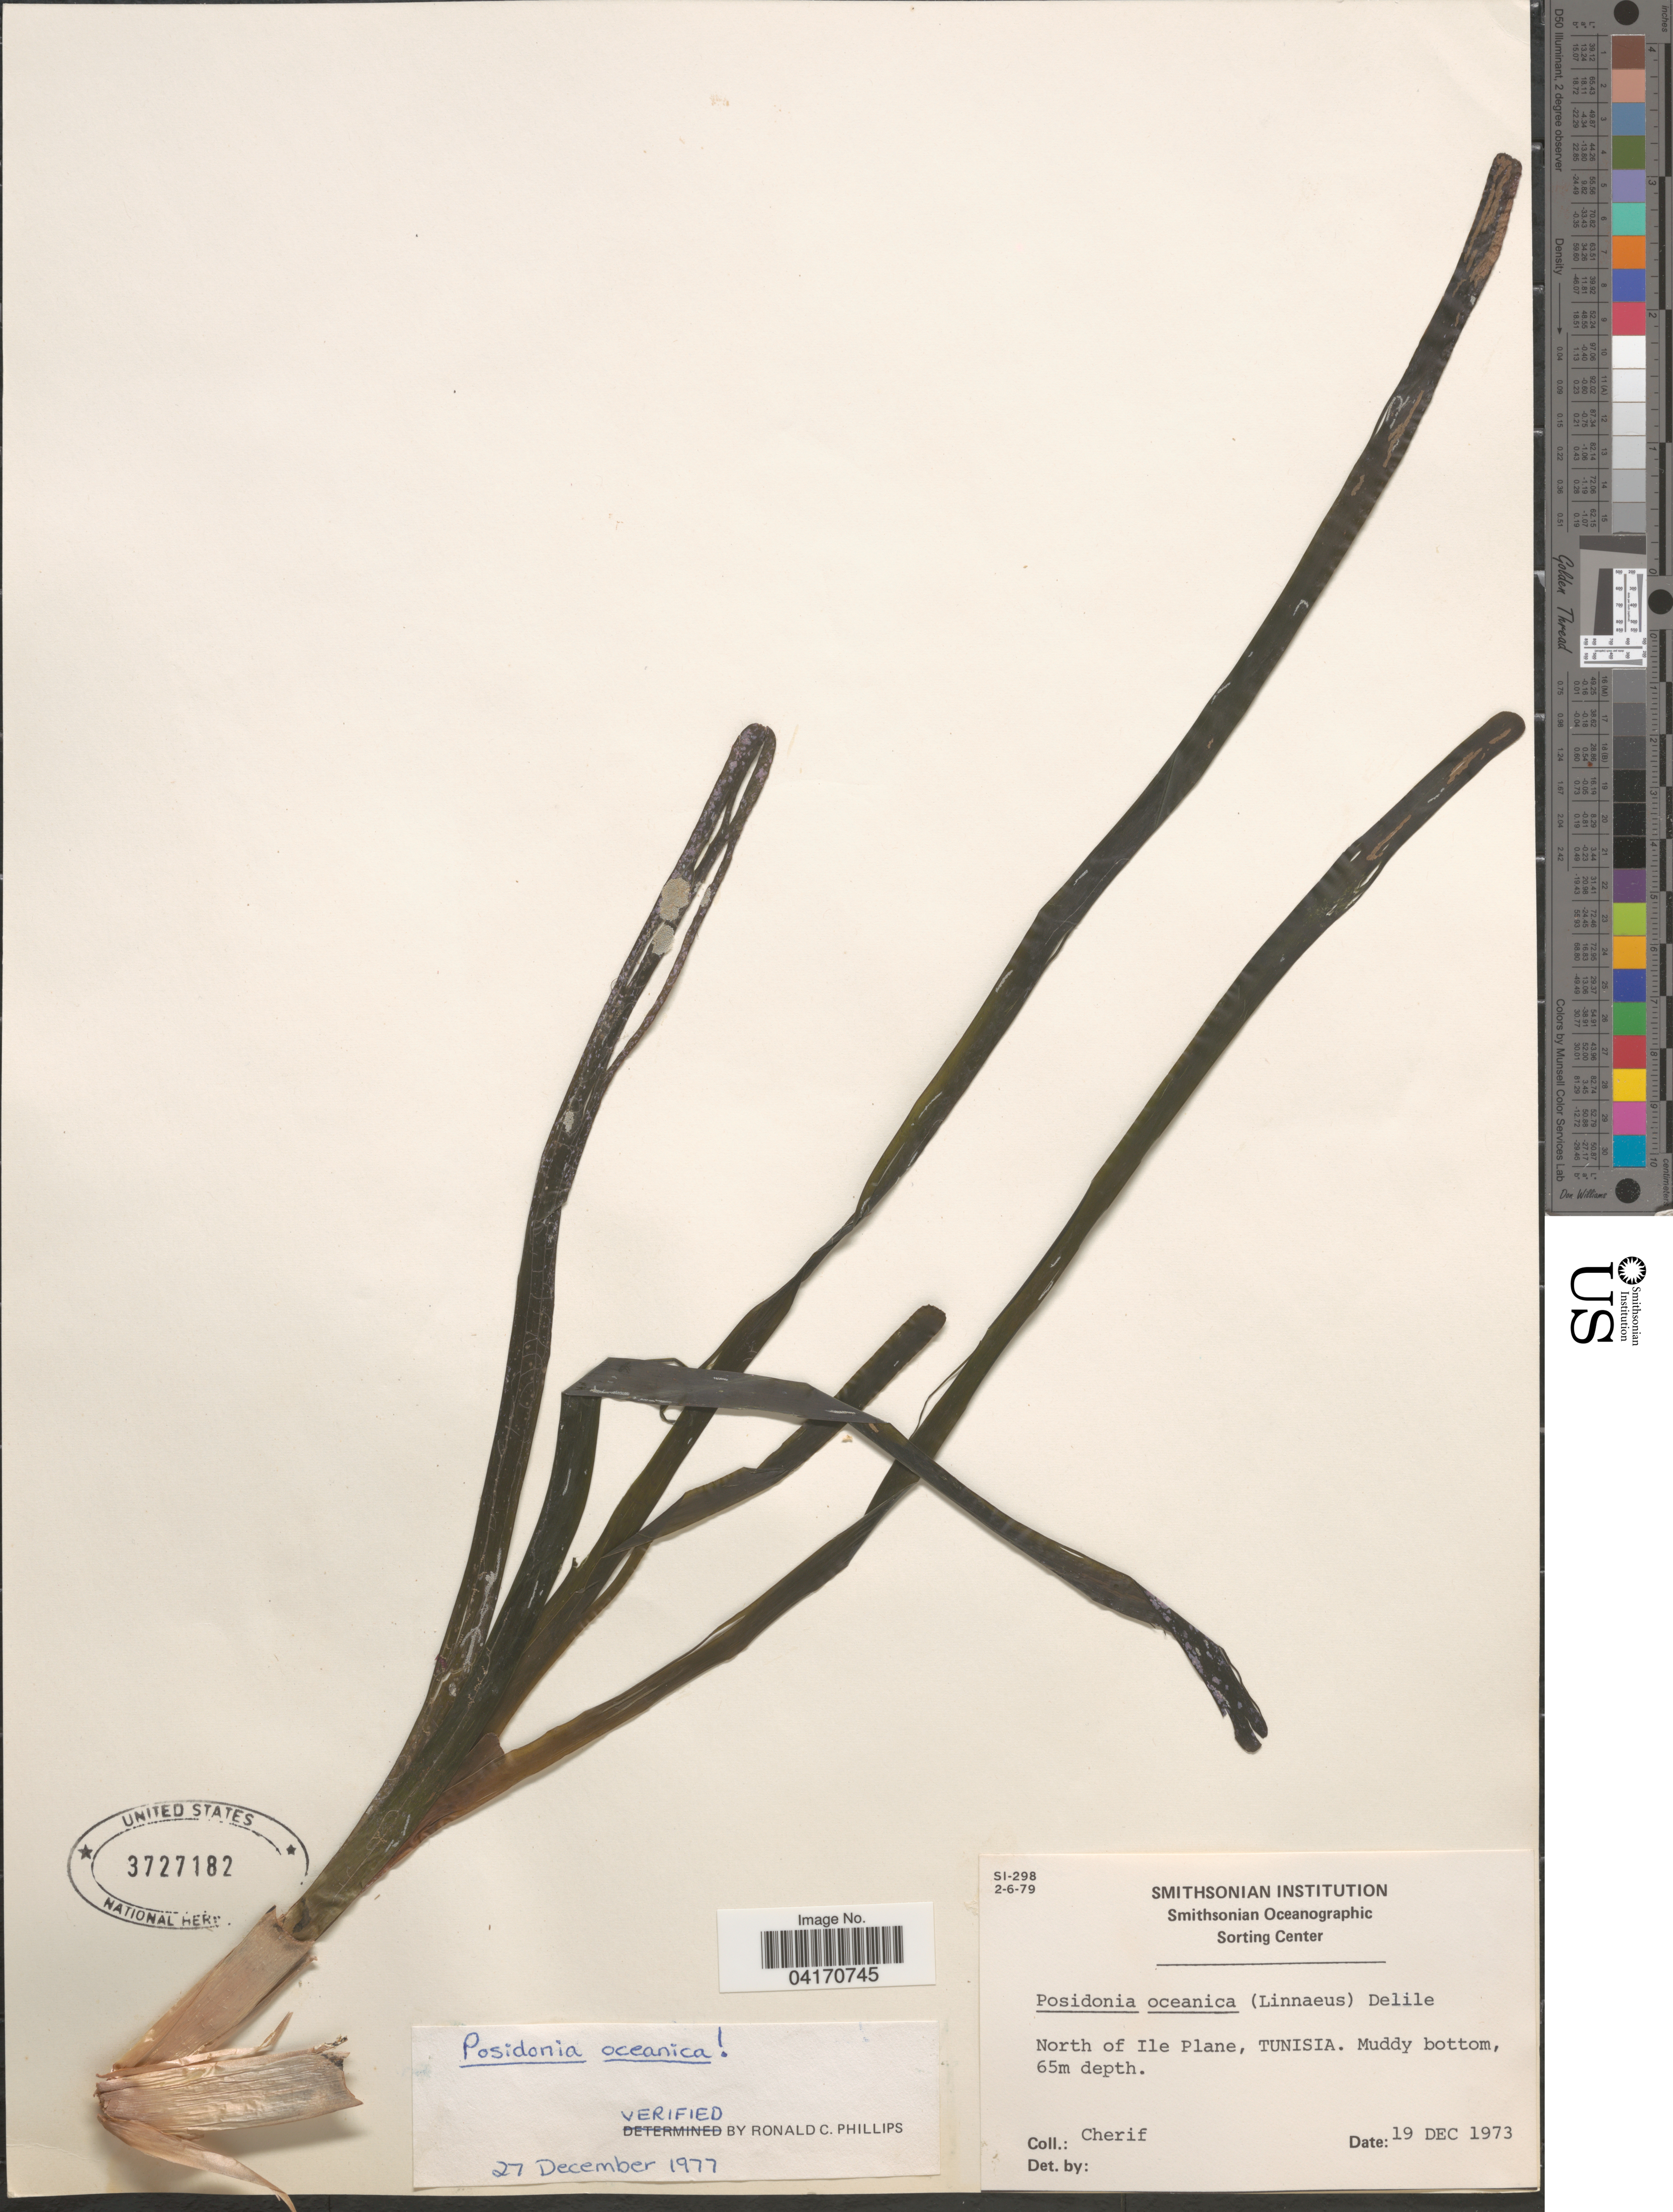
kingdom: Plantae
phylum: Tracheophyta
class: Liliopsida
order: Alismatales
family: Posidoniaceae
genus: Posidonia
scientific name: Posidonia oceanica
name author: (L.) Delile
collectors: -. Cherif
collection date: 1973-12-19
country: Tunisia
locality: North of Ile Plane.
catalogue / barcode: US 3727182